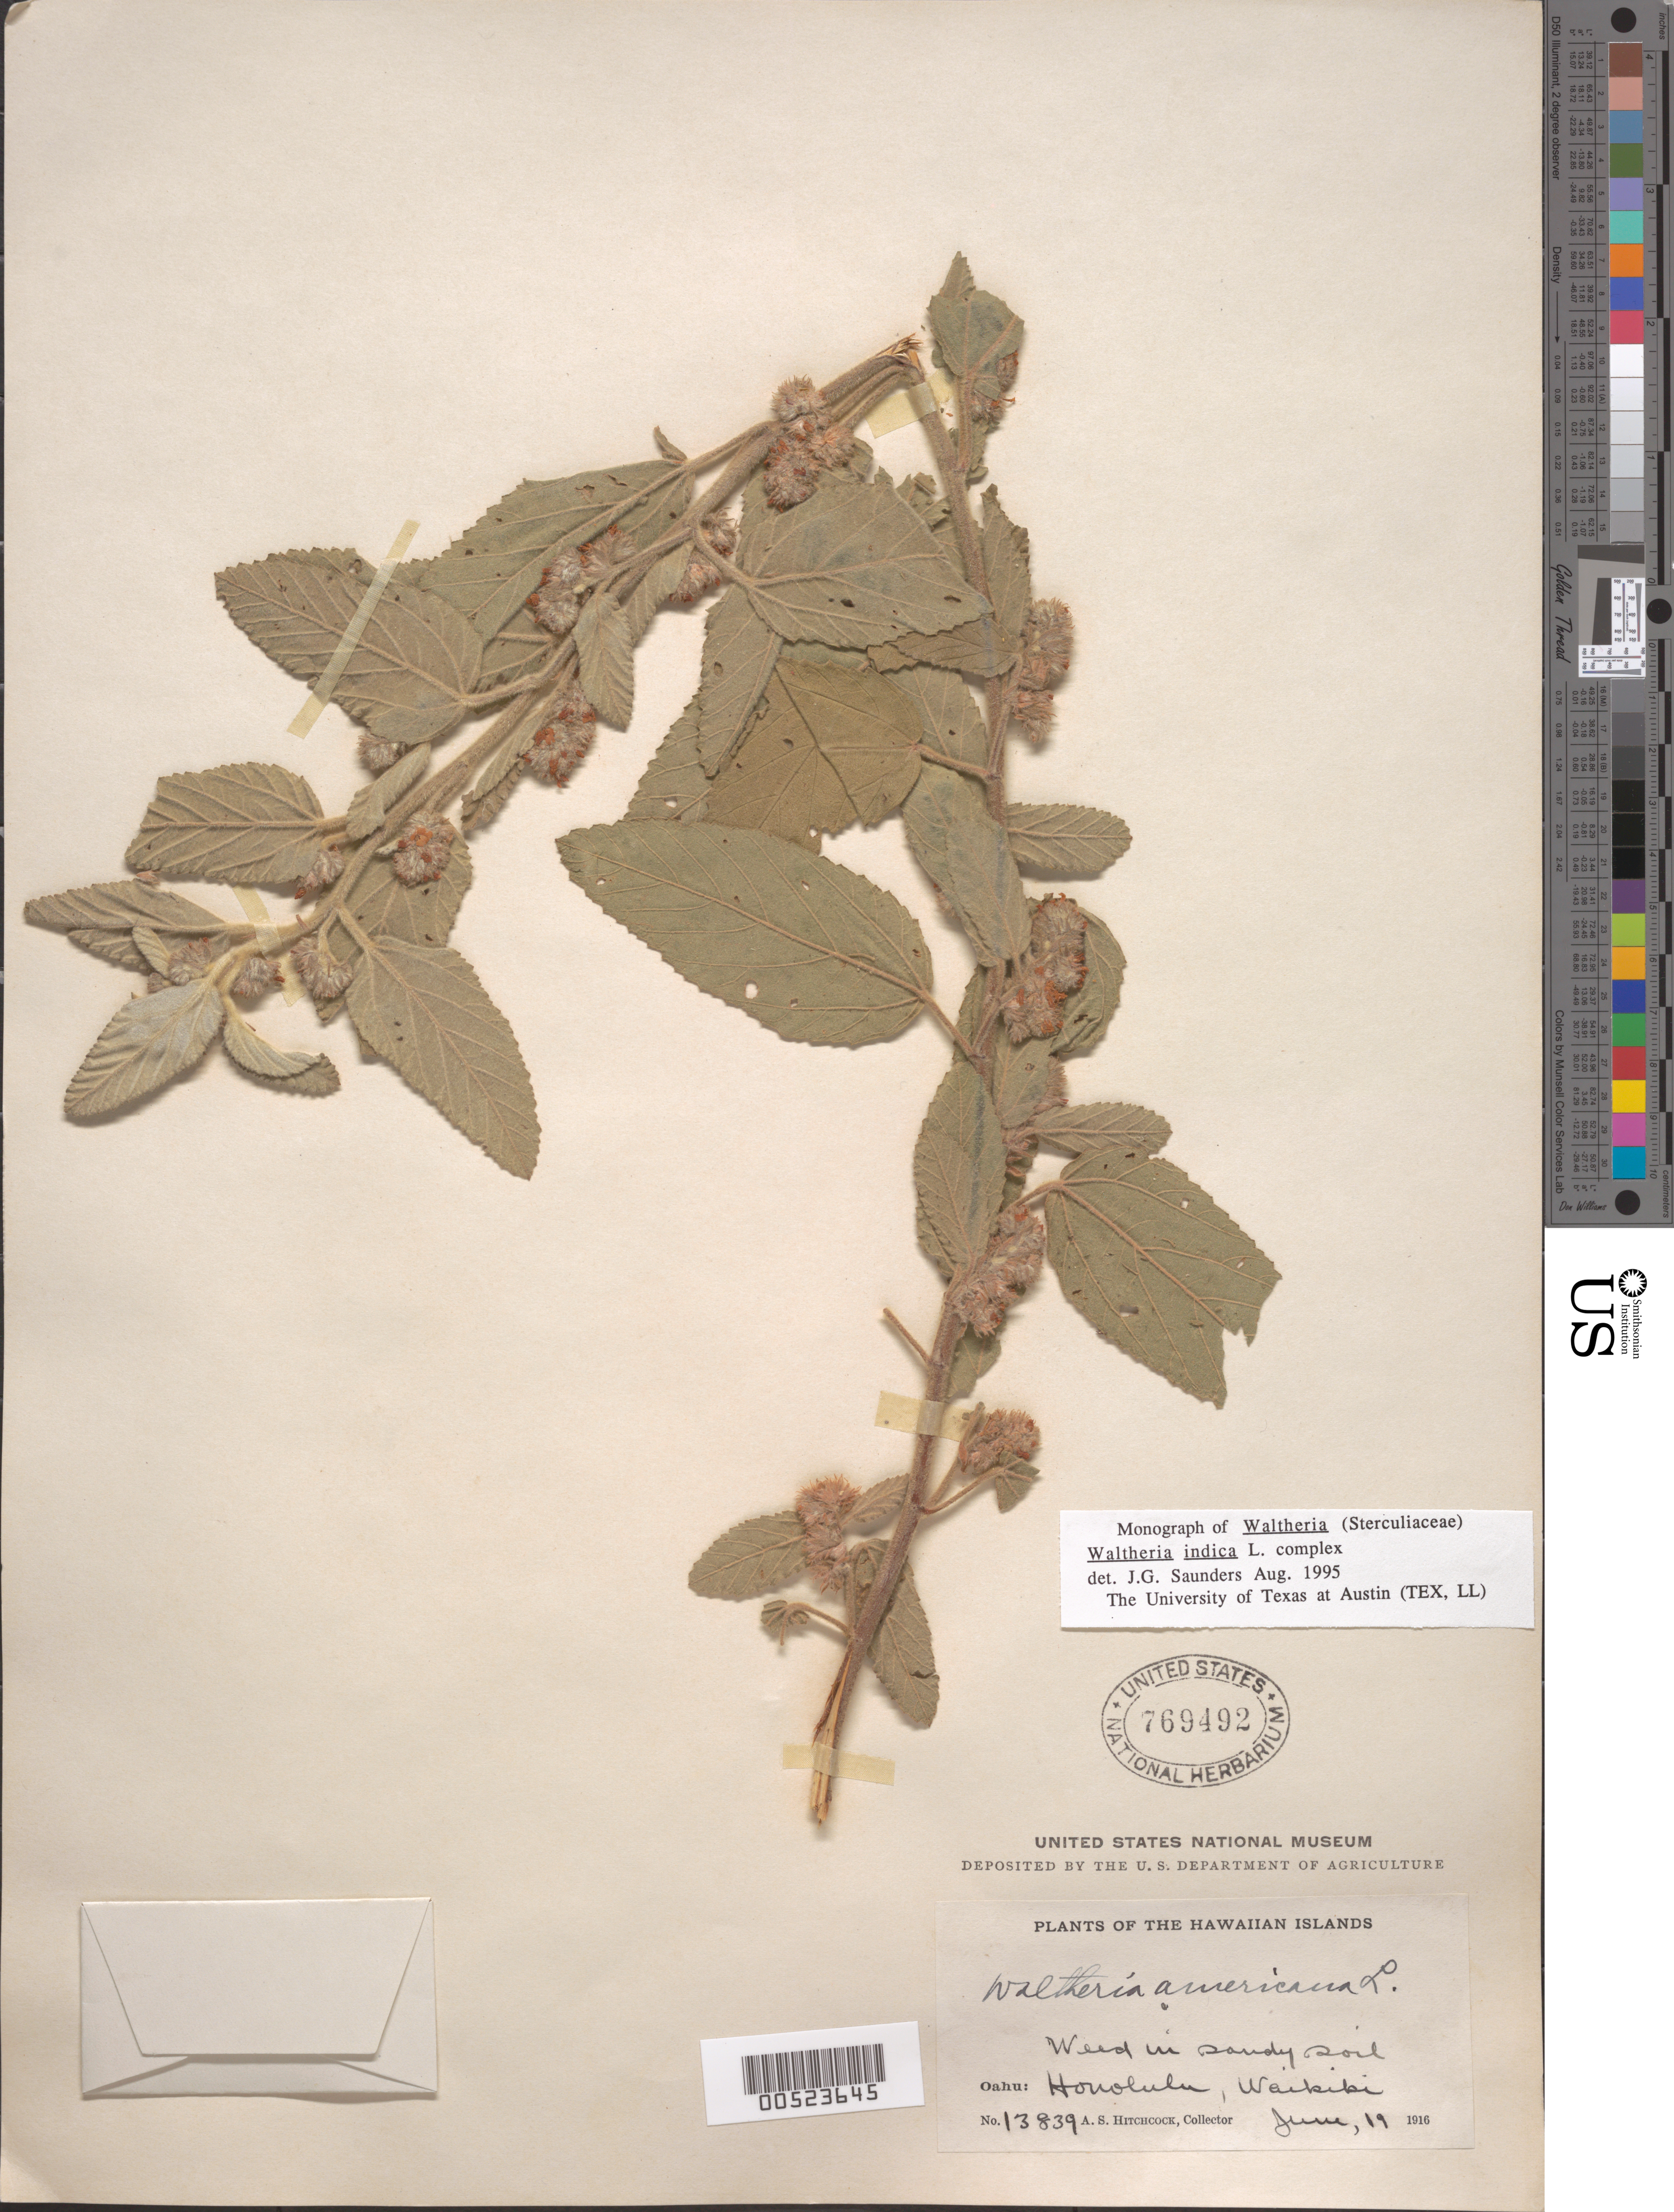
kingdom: Plantae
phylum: Tracheophyta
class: Magnoliopsida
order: Malvales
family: Malvaceae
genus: Waltheria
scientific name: Waltheria indica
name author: L.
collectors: A. S. Hitchcock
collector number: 13839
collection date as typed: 19 Jun 1916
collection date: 1916-06-19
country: United States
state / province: Hawaii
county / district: Honolulu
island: Oahu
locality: Honolulu, Waikiki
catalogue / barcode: US 769492